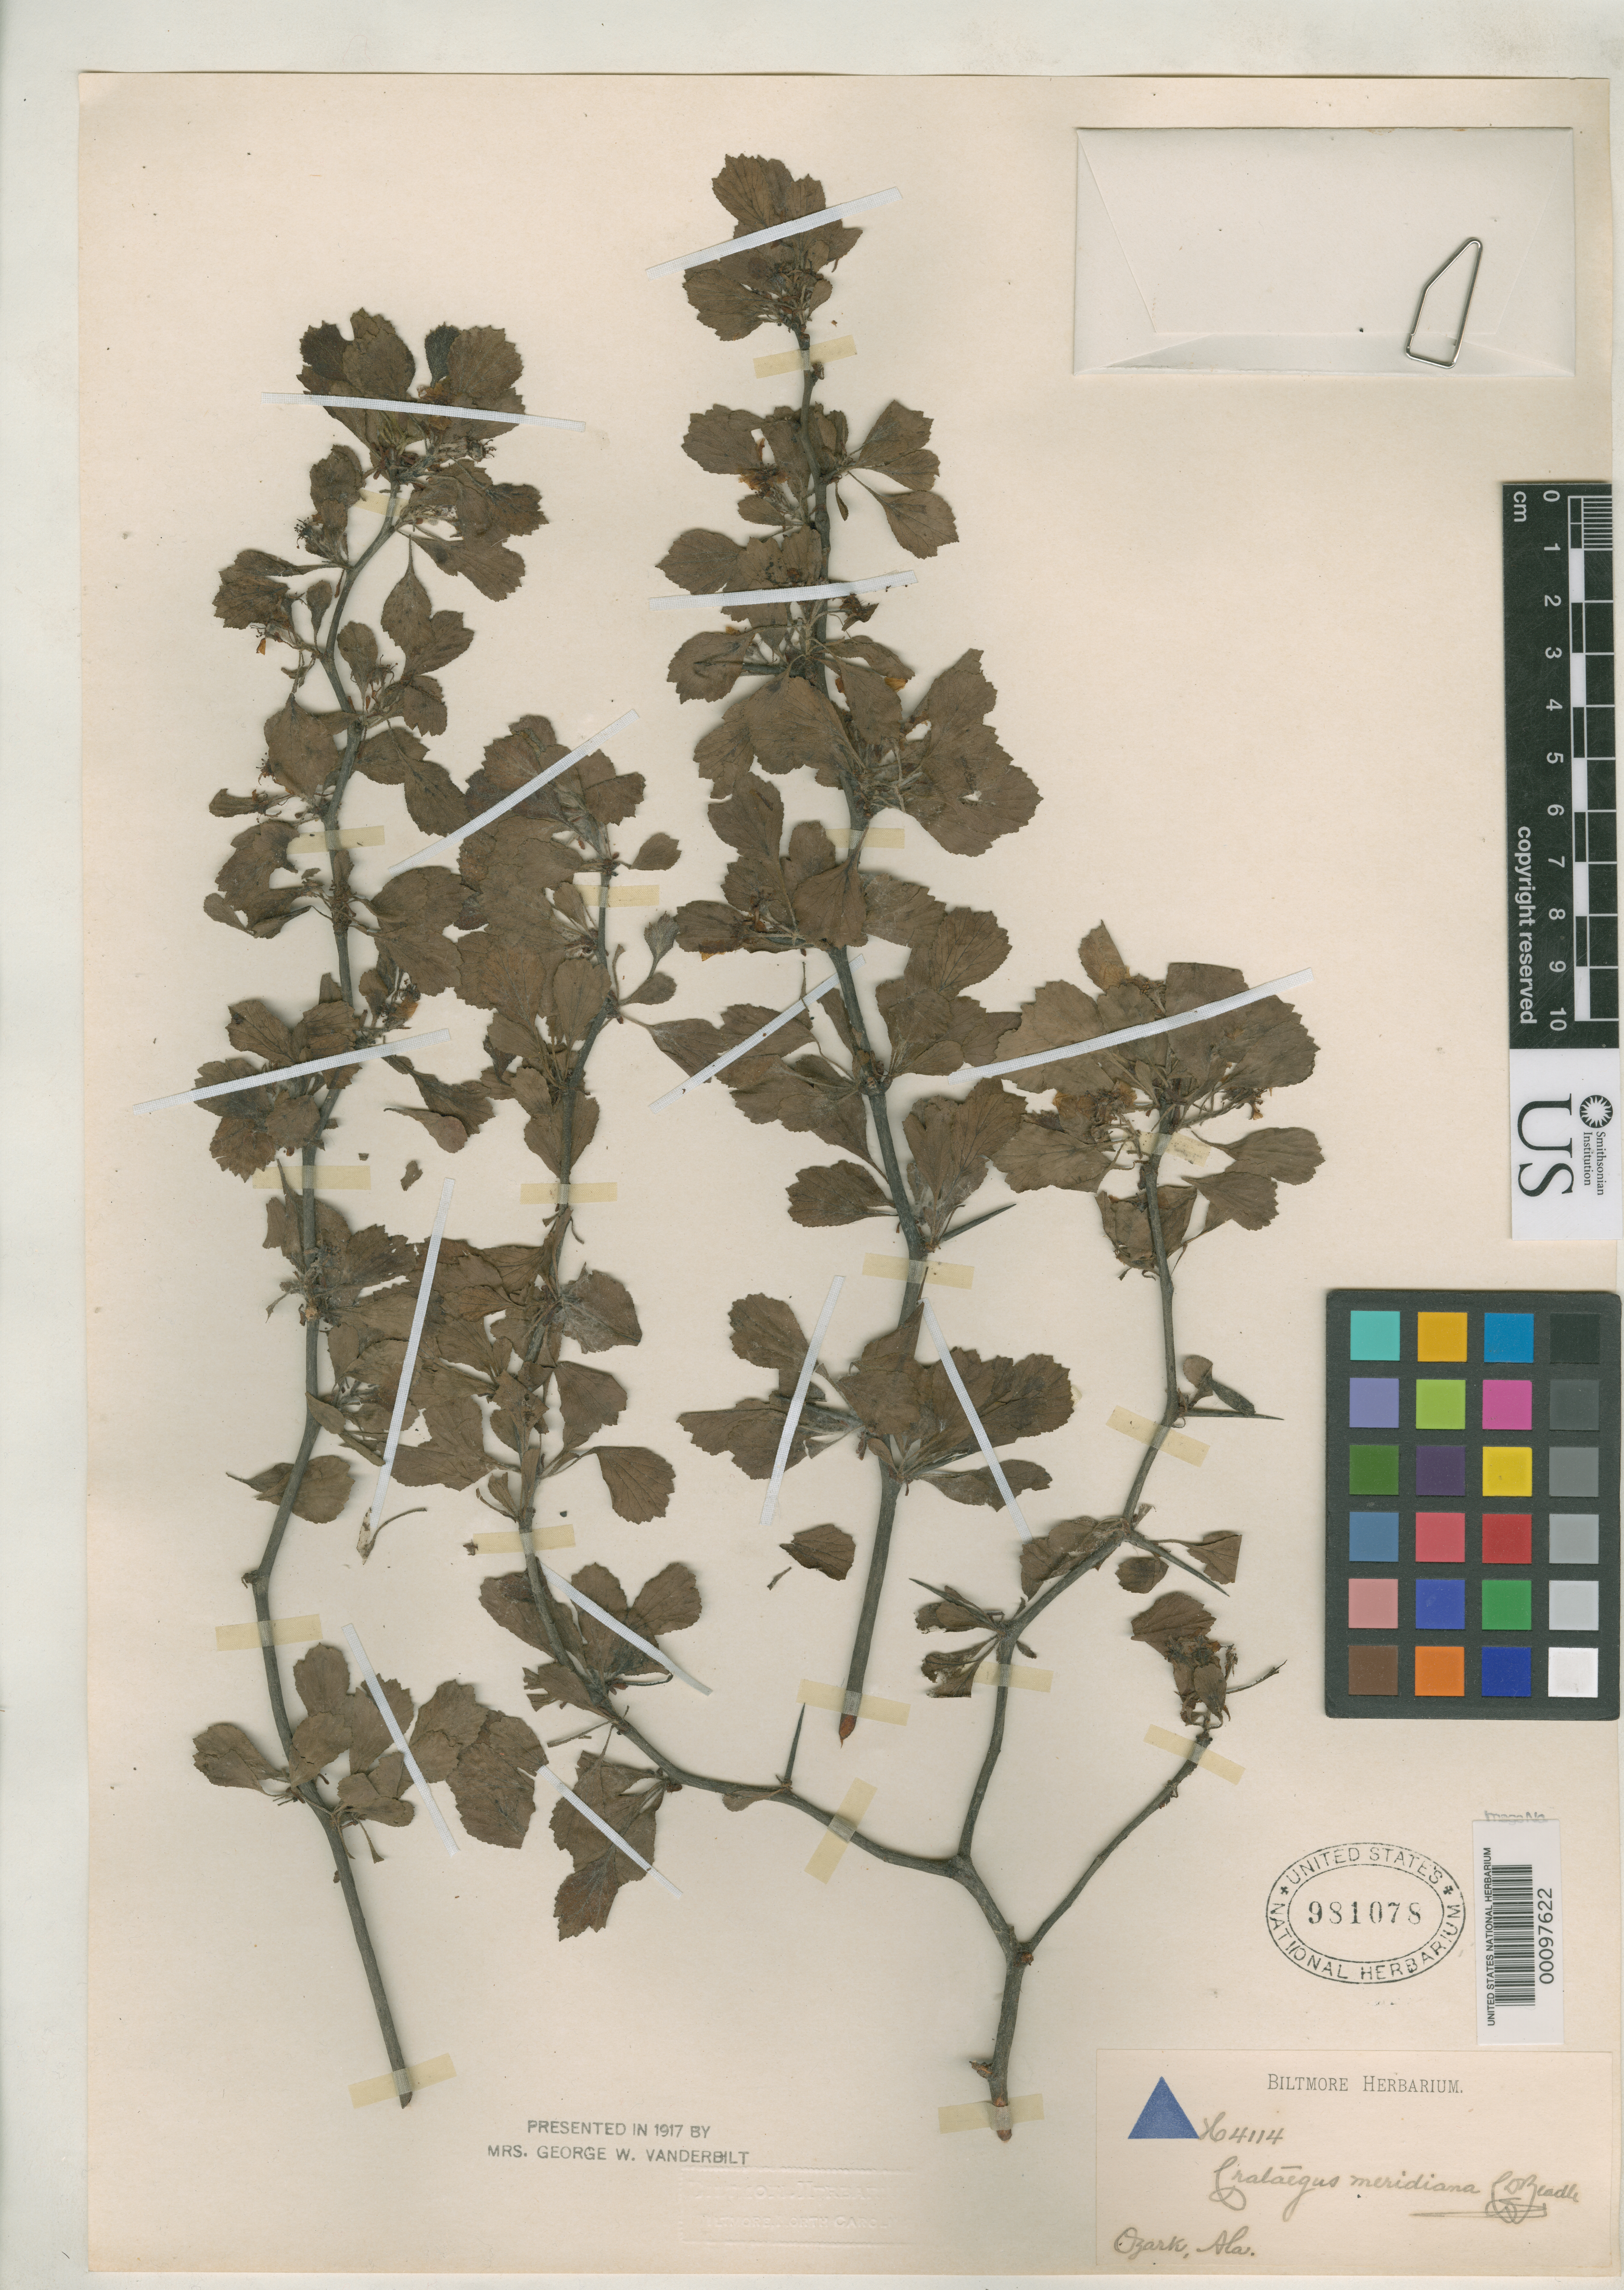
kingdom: Plantae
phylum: Tracheophyta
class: Magnoliopsida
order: Rosales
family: Rosaceae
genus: Crataegus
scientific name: Crataegus meridiana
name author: Beadle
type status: Syntype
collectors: ex herb. Biltmore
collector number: H 4114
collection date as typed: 04 Sep 1901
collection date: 1901-09-04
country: United States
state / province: Alabama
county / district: Dale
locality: Ozark.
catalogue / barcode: US 981078